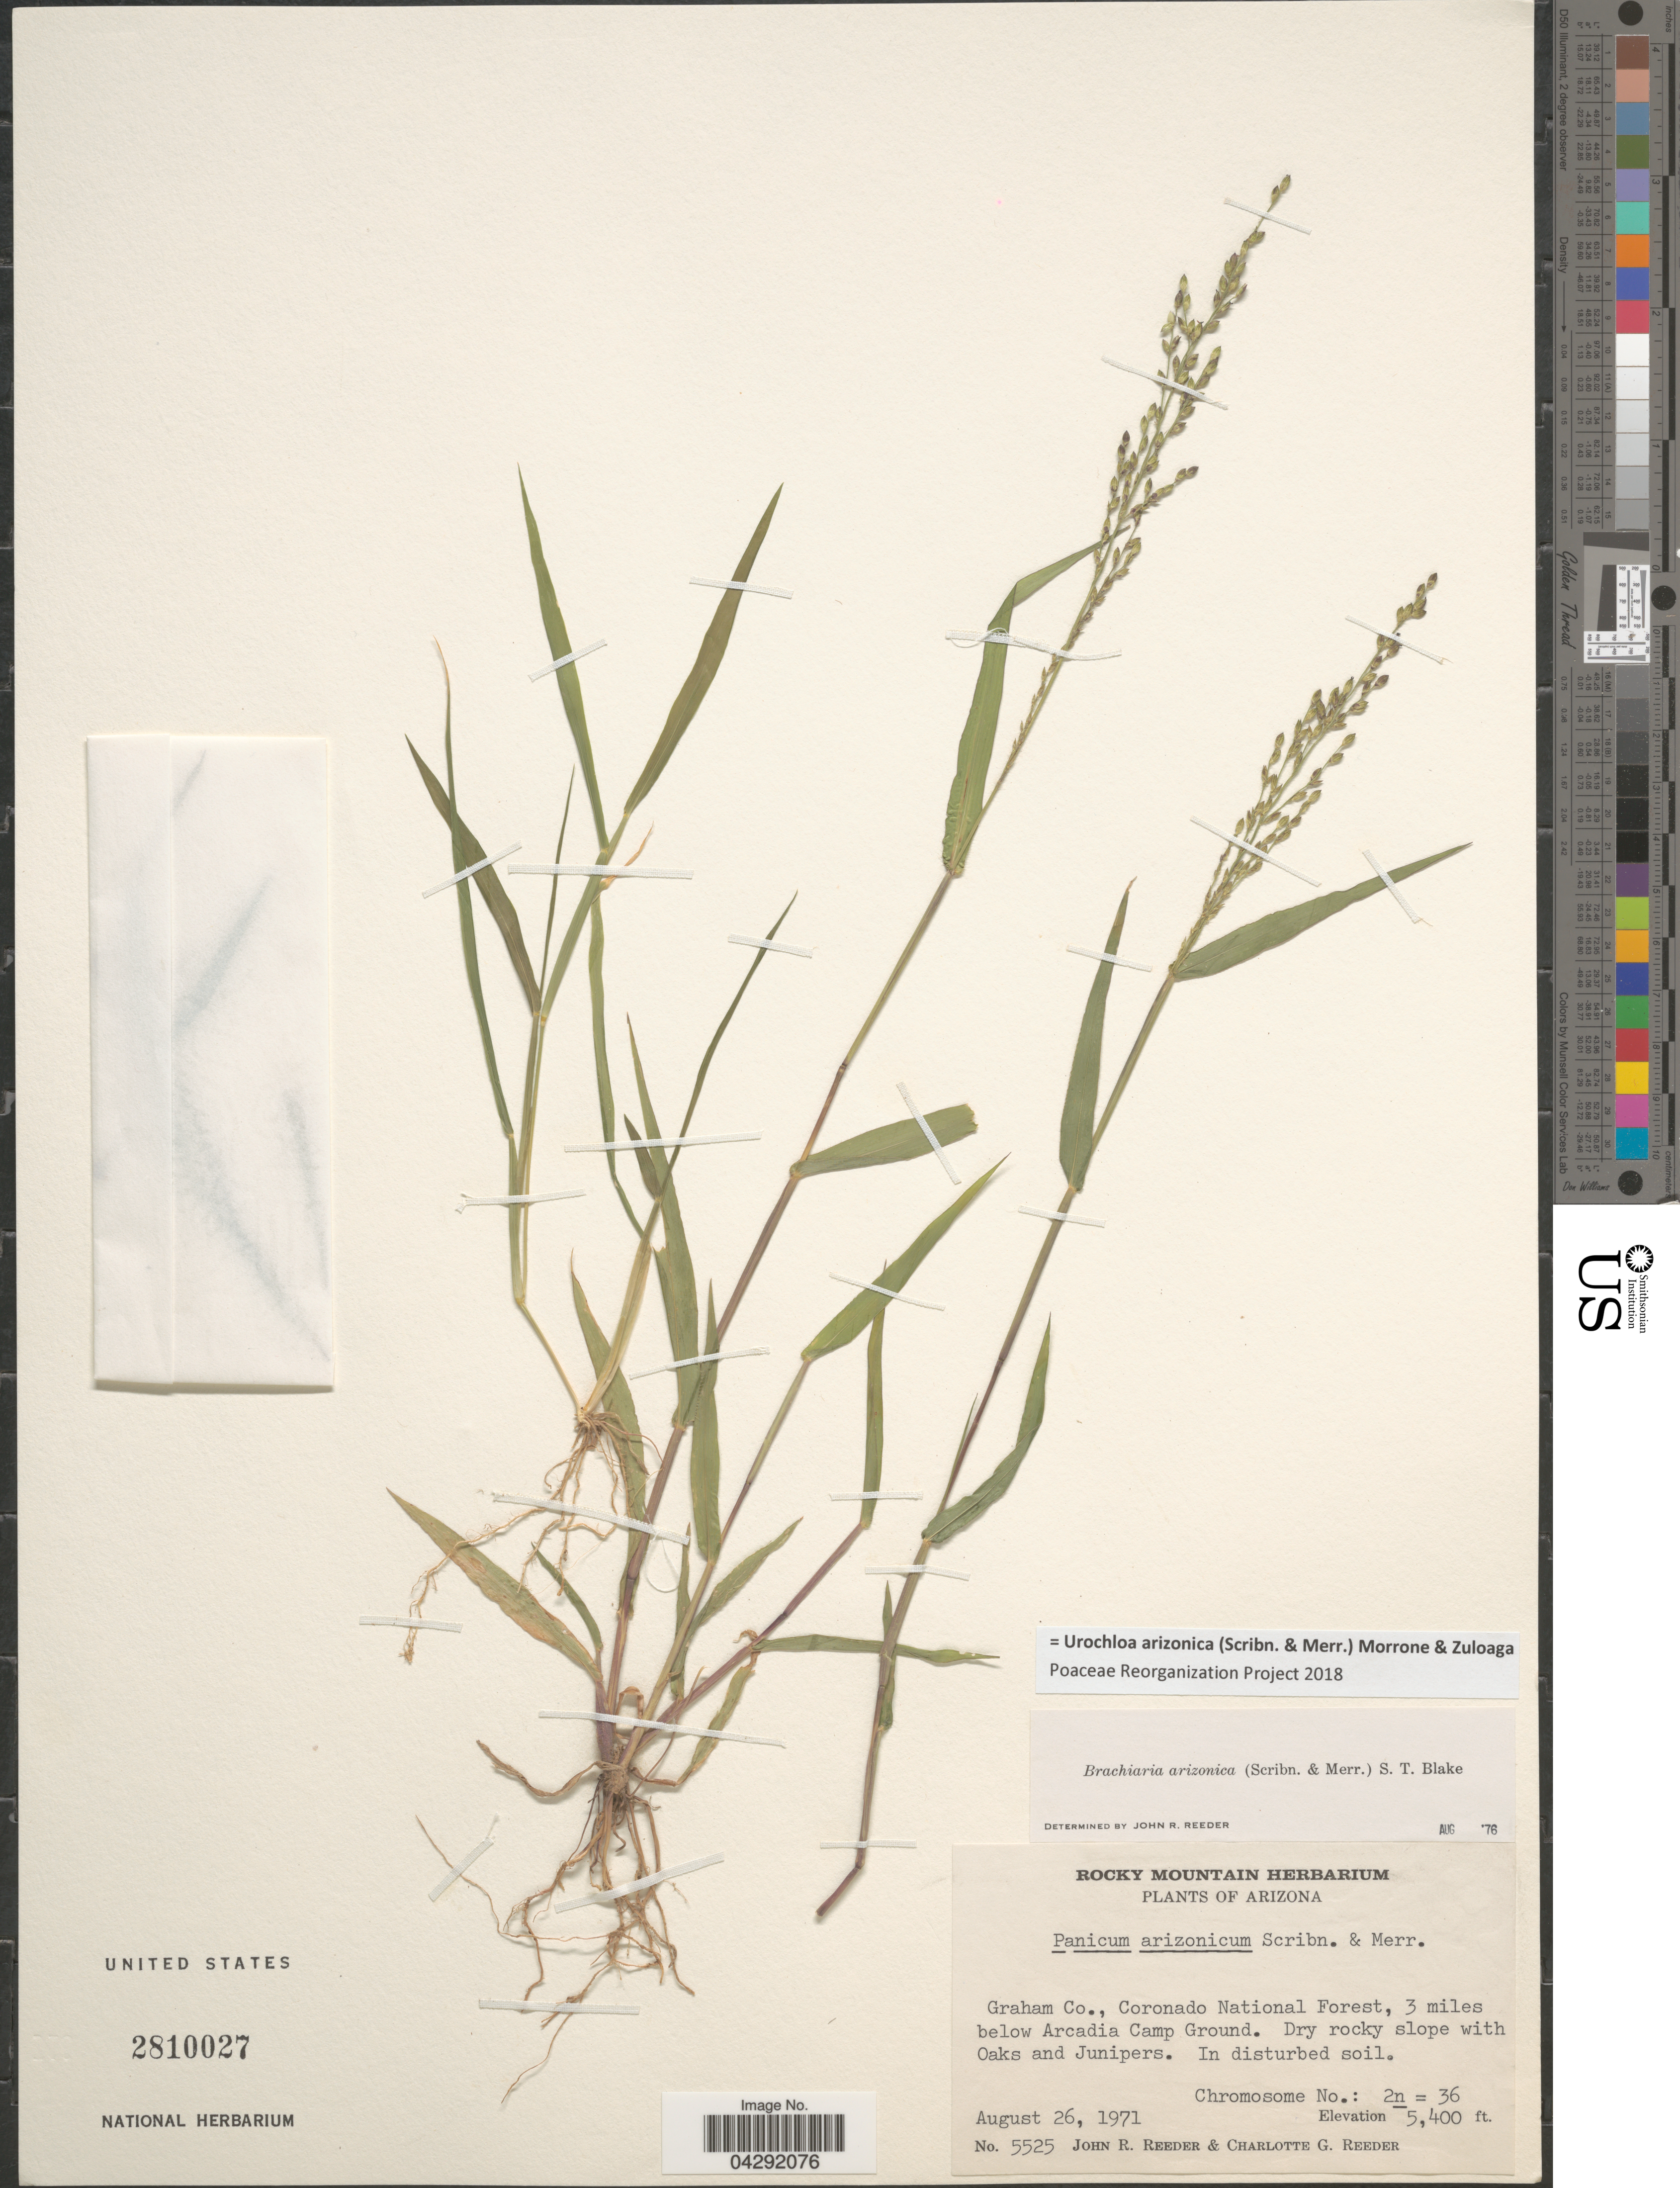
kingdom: Plantae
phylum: Tracheophyta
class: Liliopsida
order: Poales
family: Poaceae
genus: Urochloa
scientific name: Urochloa arizonica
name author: (Scribn. & Merr.) Morrone & Zuloaga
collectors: J. R. Reeder & C. G. Reeder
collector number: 5525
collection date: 1971-08-26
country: United States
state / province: Arizona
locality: Graham Co., Coronado National Forest, 3 miles below Arcadia Camp Ground.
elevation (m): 1646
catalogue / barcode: US 2810027